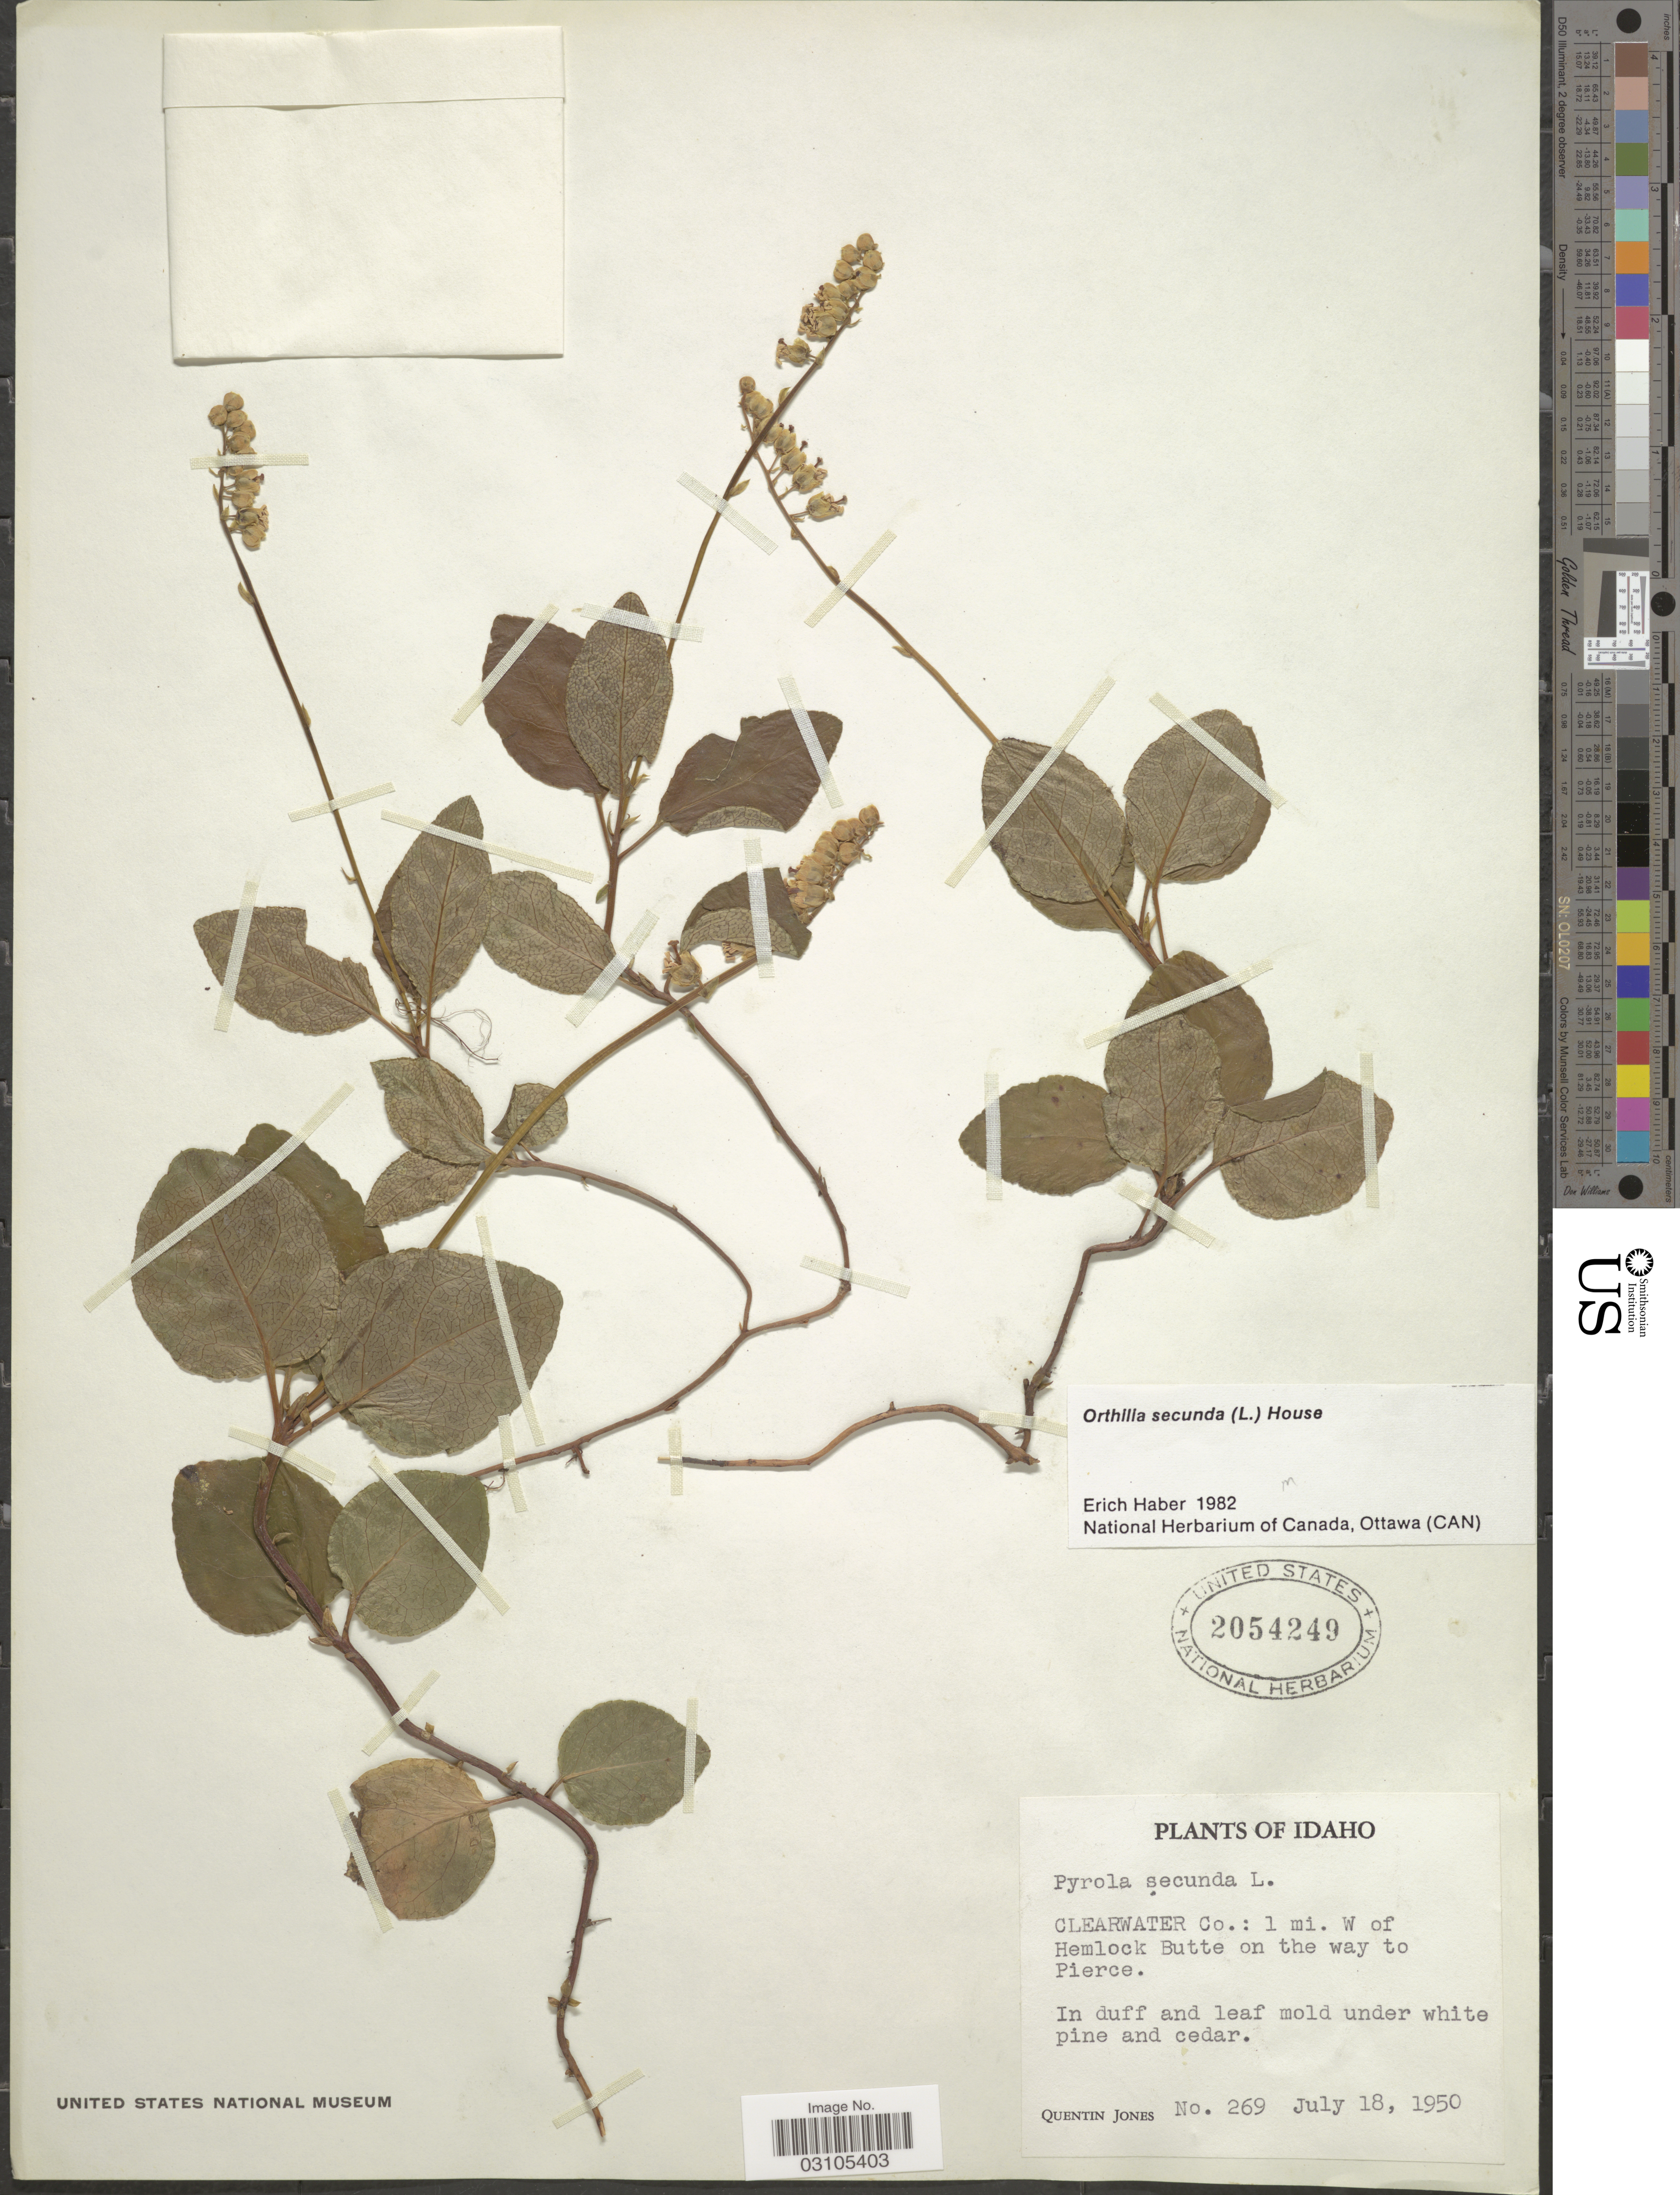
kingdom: Plantae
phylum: Tracheophyta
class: Magnoliopsida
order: Ericales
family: Ericaceae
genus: Orthilia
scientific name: Orthilia secunda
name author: (L.) House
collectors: Q. Jones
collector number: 269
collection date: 1950-07-18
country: United States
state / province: Idaho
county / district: Clearwater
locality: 1 mi. W. of Hemlock Butte on the way to Pierce.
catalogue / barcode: US 2054249